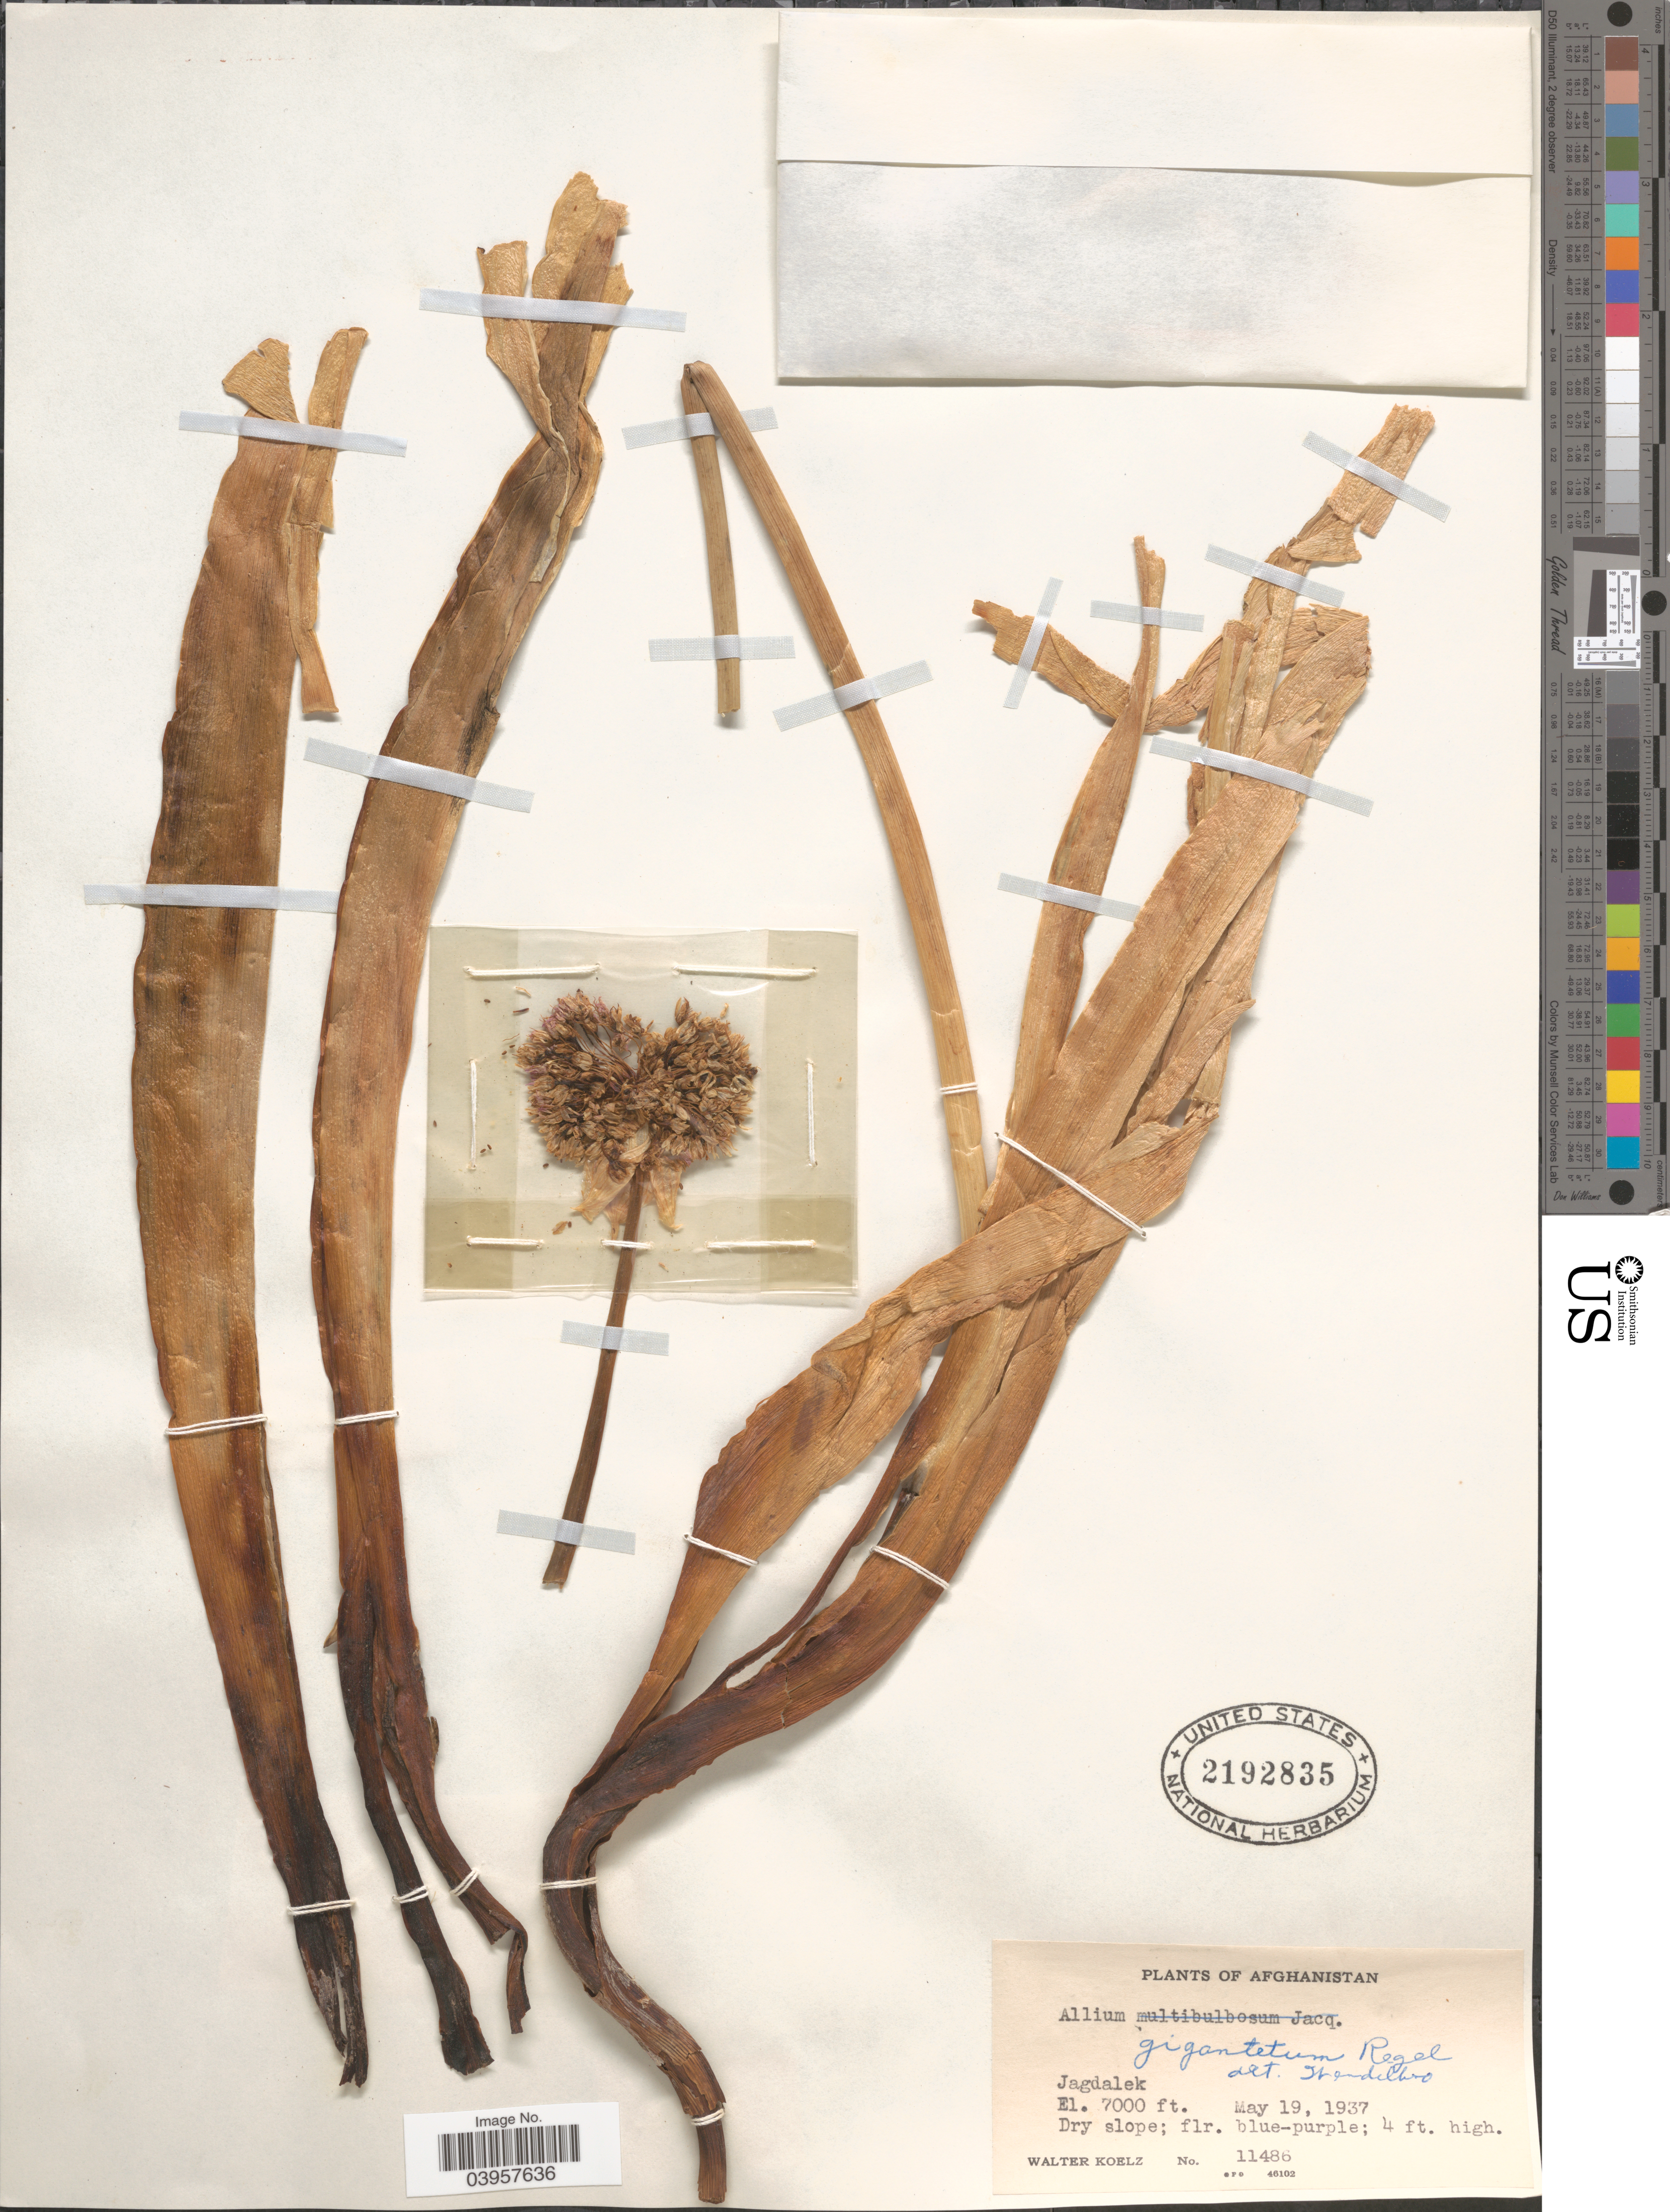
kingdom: Plantae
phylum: Tracheophyta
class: Liliopsida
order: Asparagales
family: Amaryllidaceae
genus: Allium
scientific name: Allium giganteum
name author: Regel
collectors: W. N. Koelz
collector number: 11486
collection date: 1937-05-19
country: Afghanistan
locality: Jagdalek.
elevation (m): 2134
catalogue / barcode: US 2192835